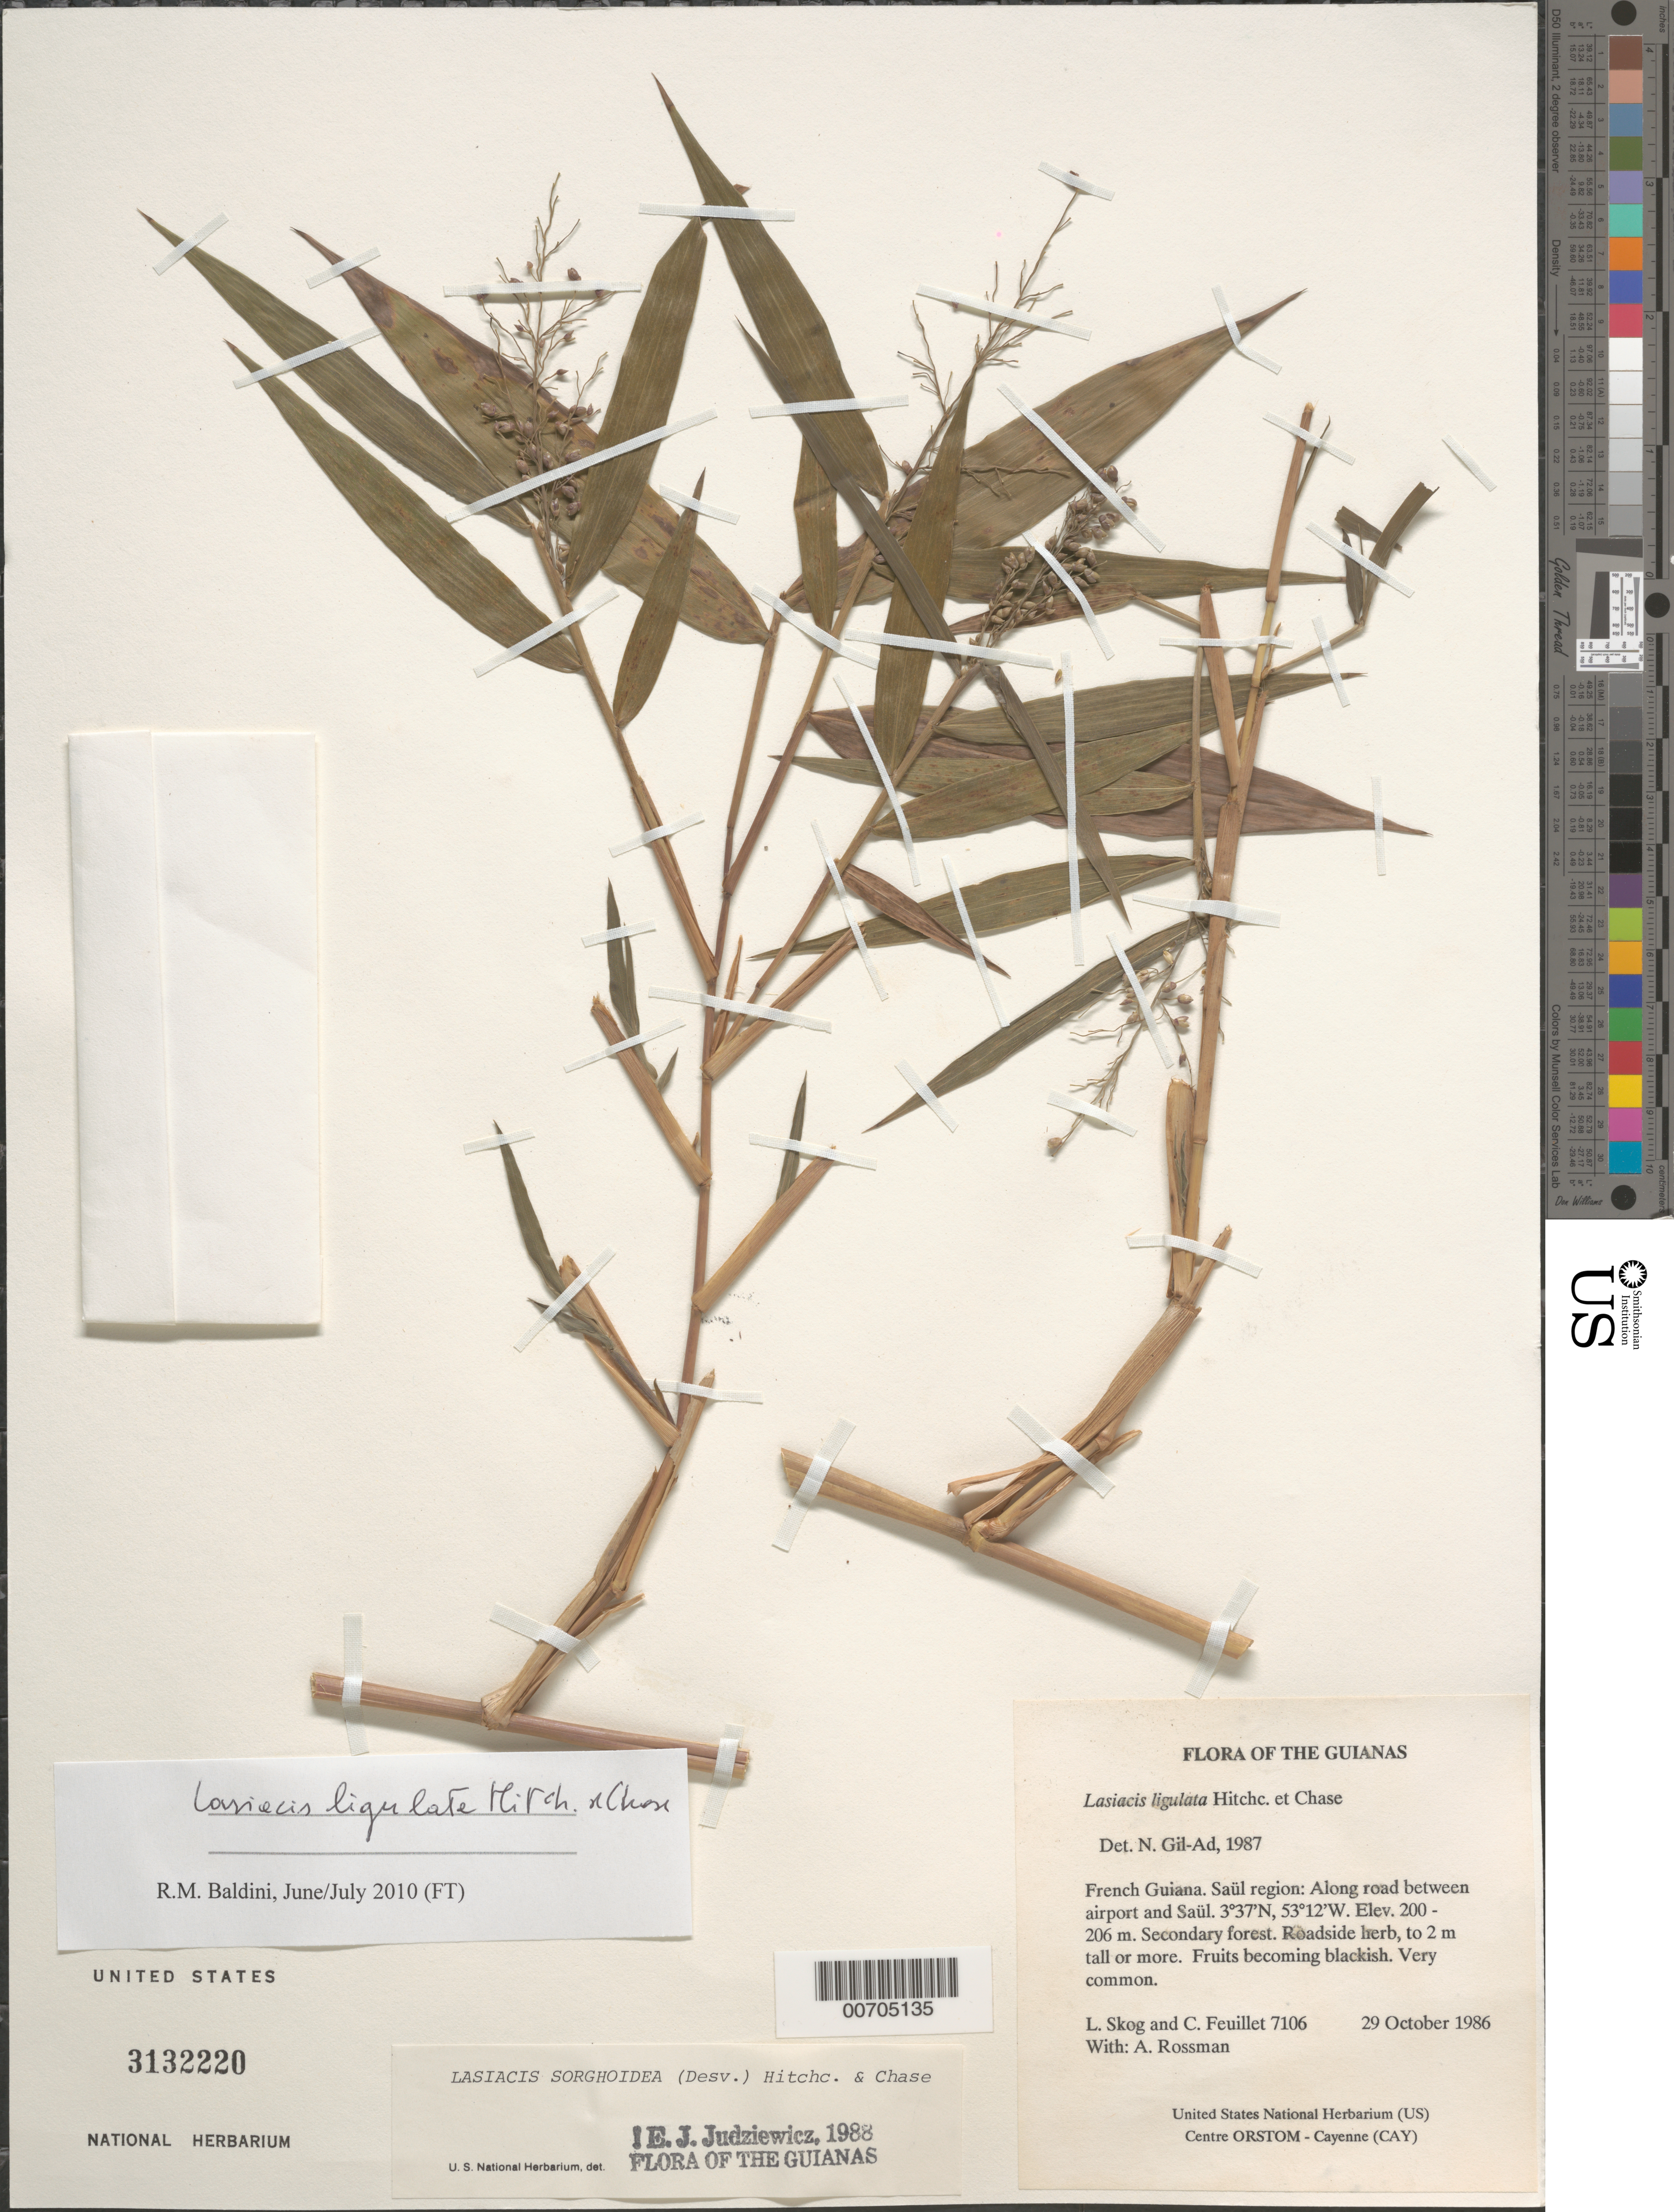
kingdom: Plantae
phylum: Tracheophyta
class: Liliopsida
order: Poales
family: Poaceae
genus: Lasiacis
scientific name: Lasiacis ligulata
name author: Hitchc. & Chase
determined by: Baldini, R. M.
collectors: L. E. Skog, C. Feuillet & A. Rossman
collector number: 7106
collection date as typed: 29 October 1986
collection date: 1986-10-29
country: French Guiana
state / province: Saint-Laurent-du-Maroni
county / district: Saül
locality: Along road between airport and Saül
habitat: Secondary forest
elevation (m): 200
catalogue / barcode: US 3132220